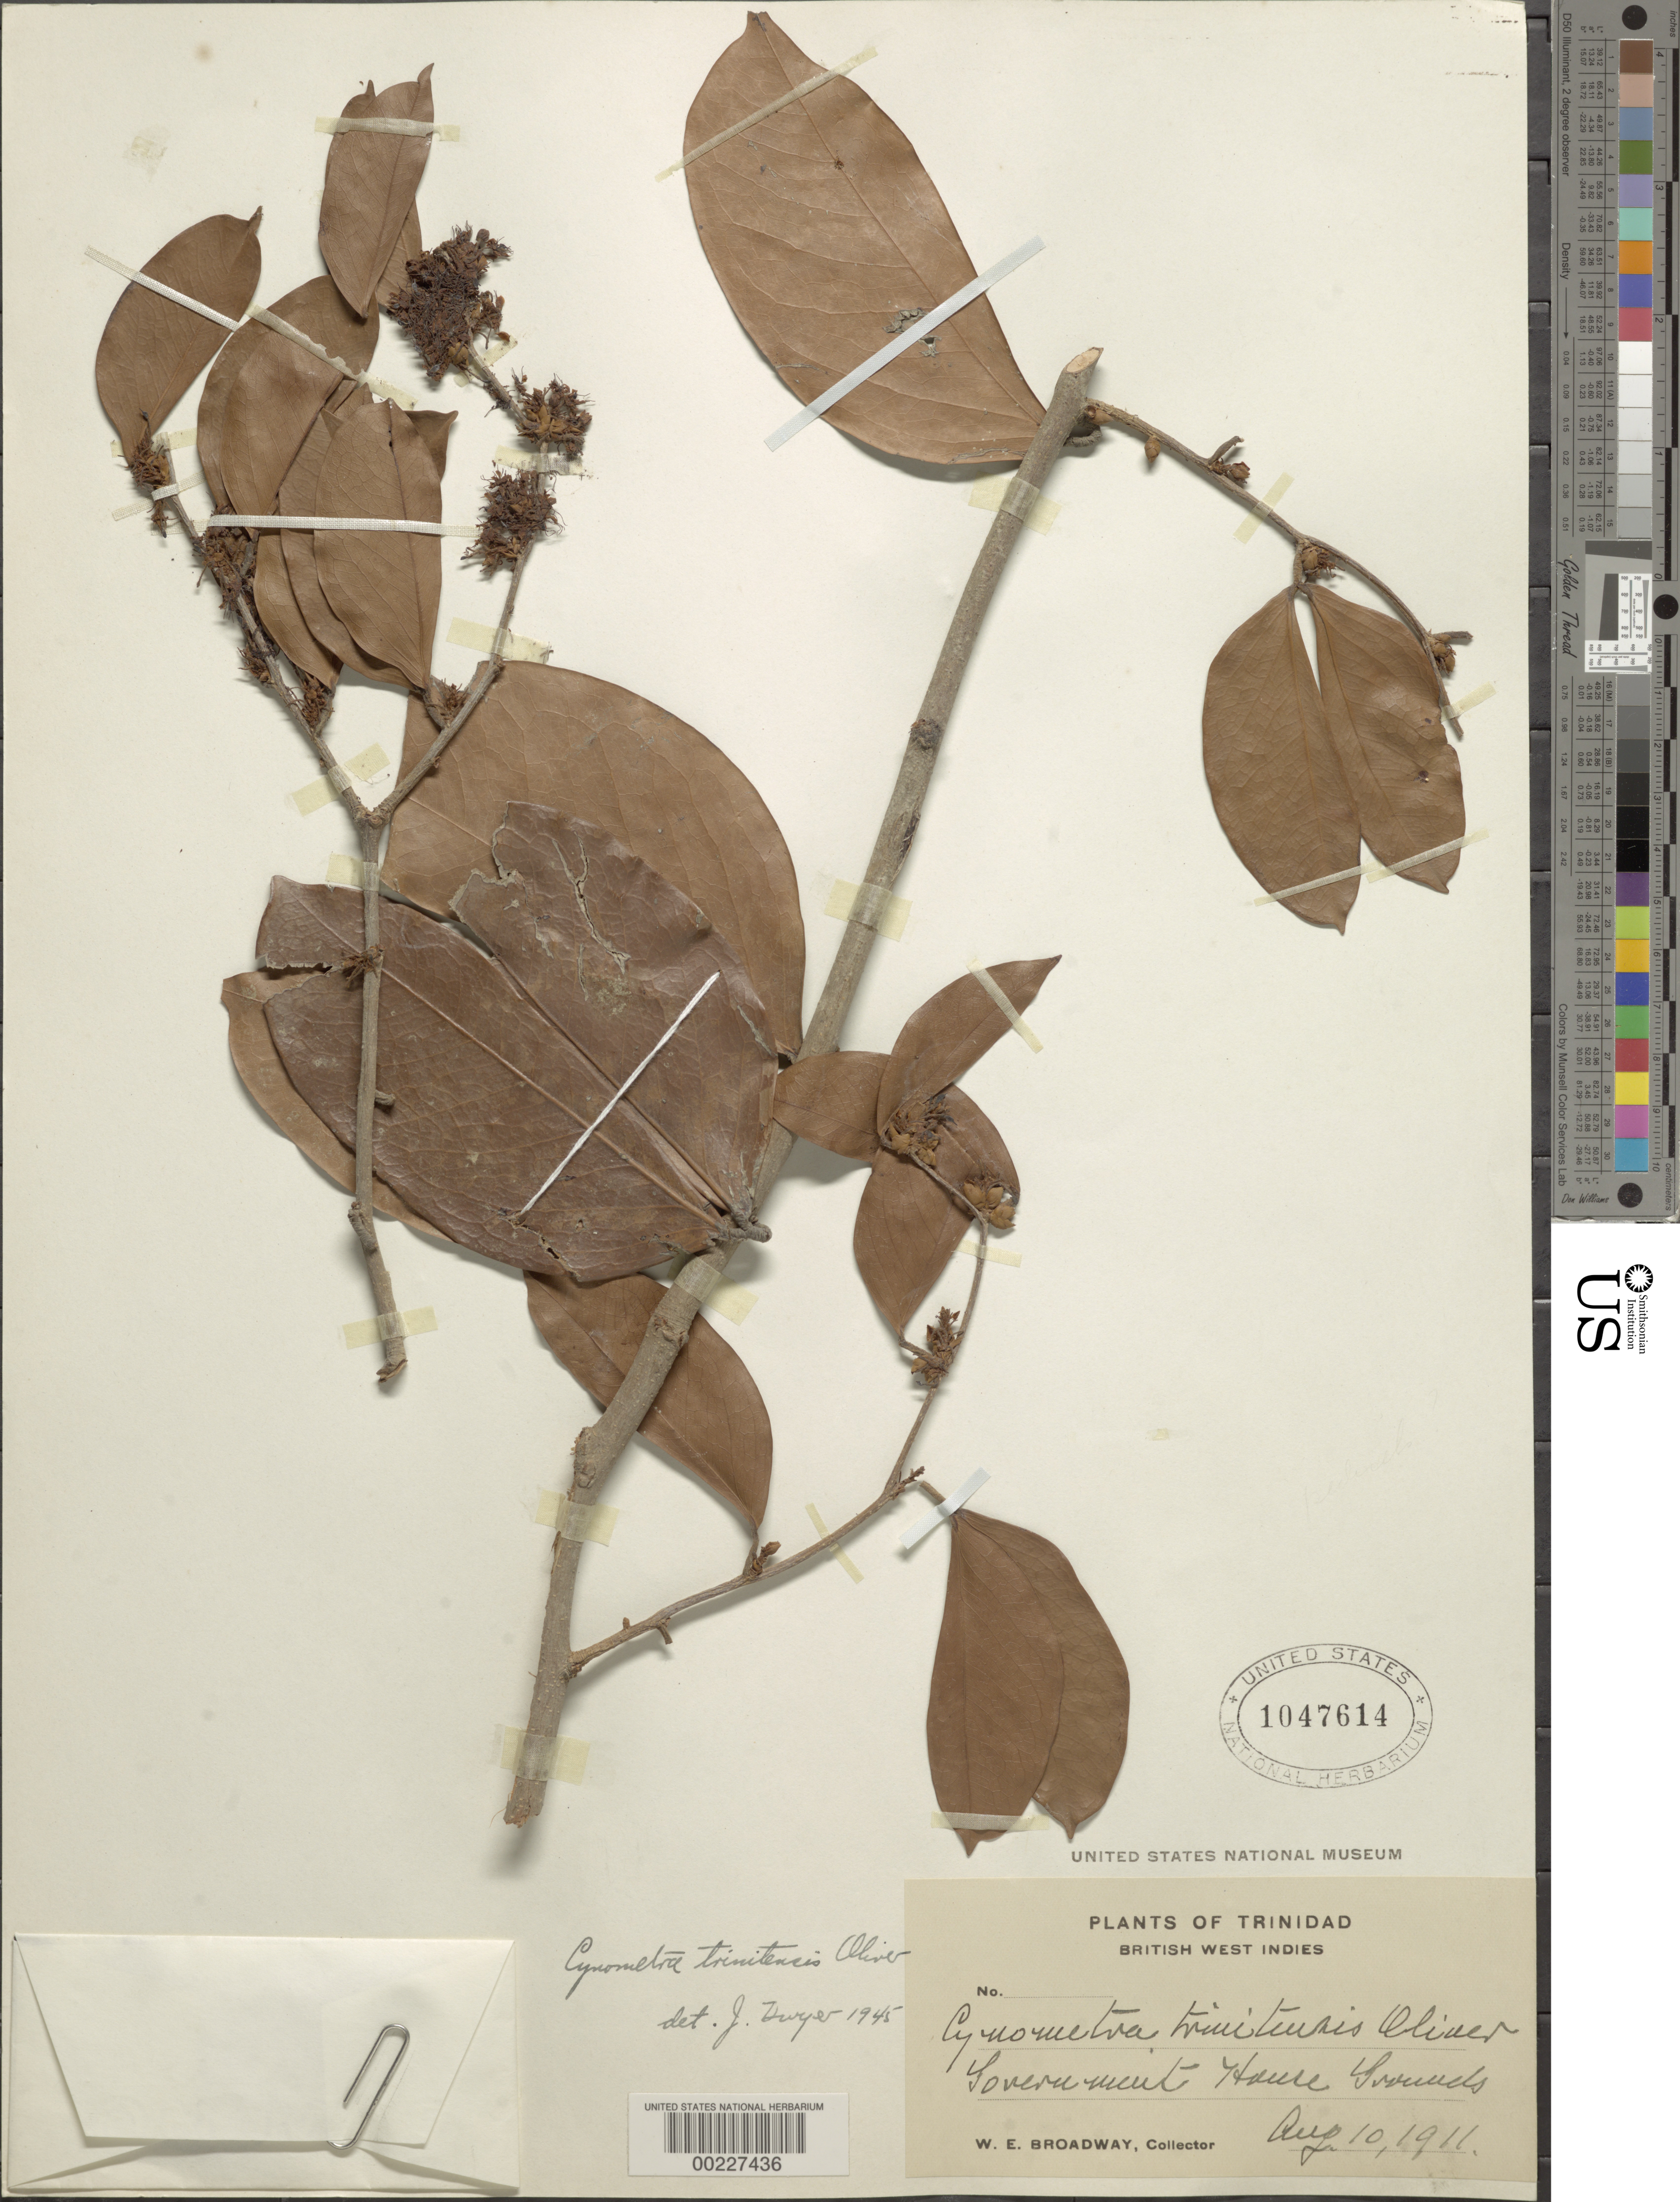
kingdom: Plantae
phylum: Tracheophyta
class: Magnoliopsida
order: Fabales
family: Fabaceae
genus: Cynometra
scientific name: Cynometra trinitensis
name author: Oliv.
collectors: W. E. Broadway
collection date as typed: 10 Aug 1911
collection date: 1911-08-10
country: Trinidad and Tobago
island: Trinidad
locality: Government house grounds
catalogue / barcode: US 1047614